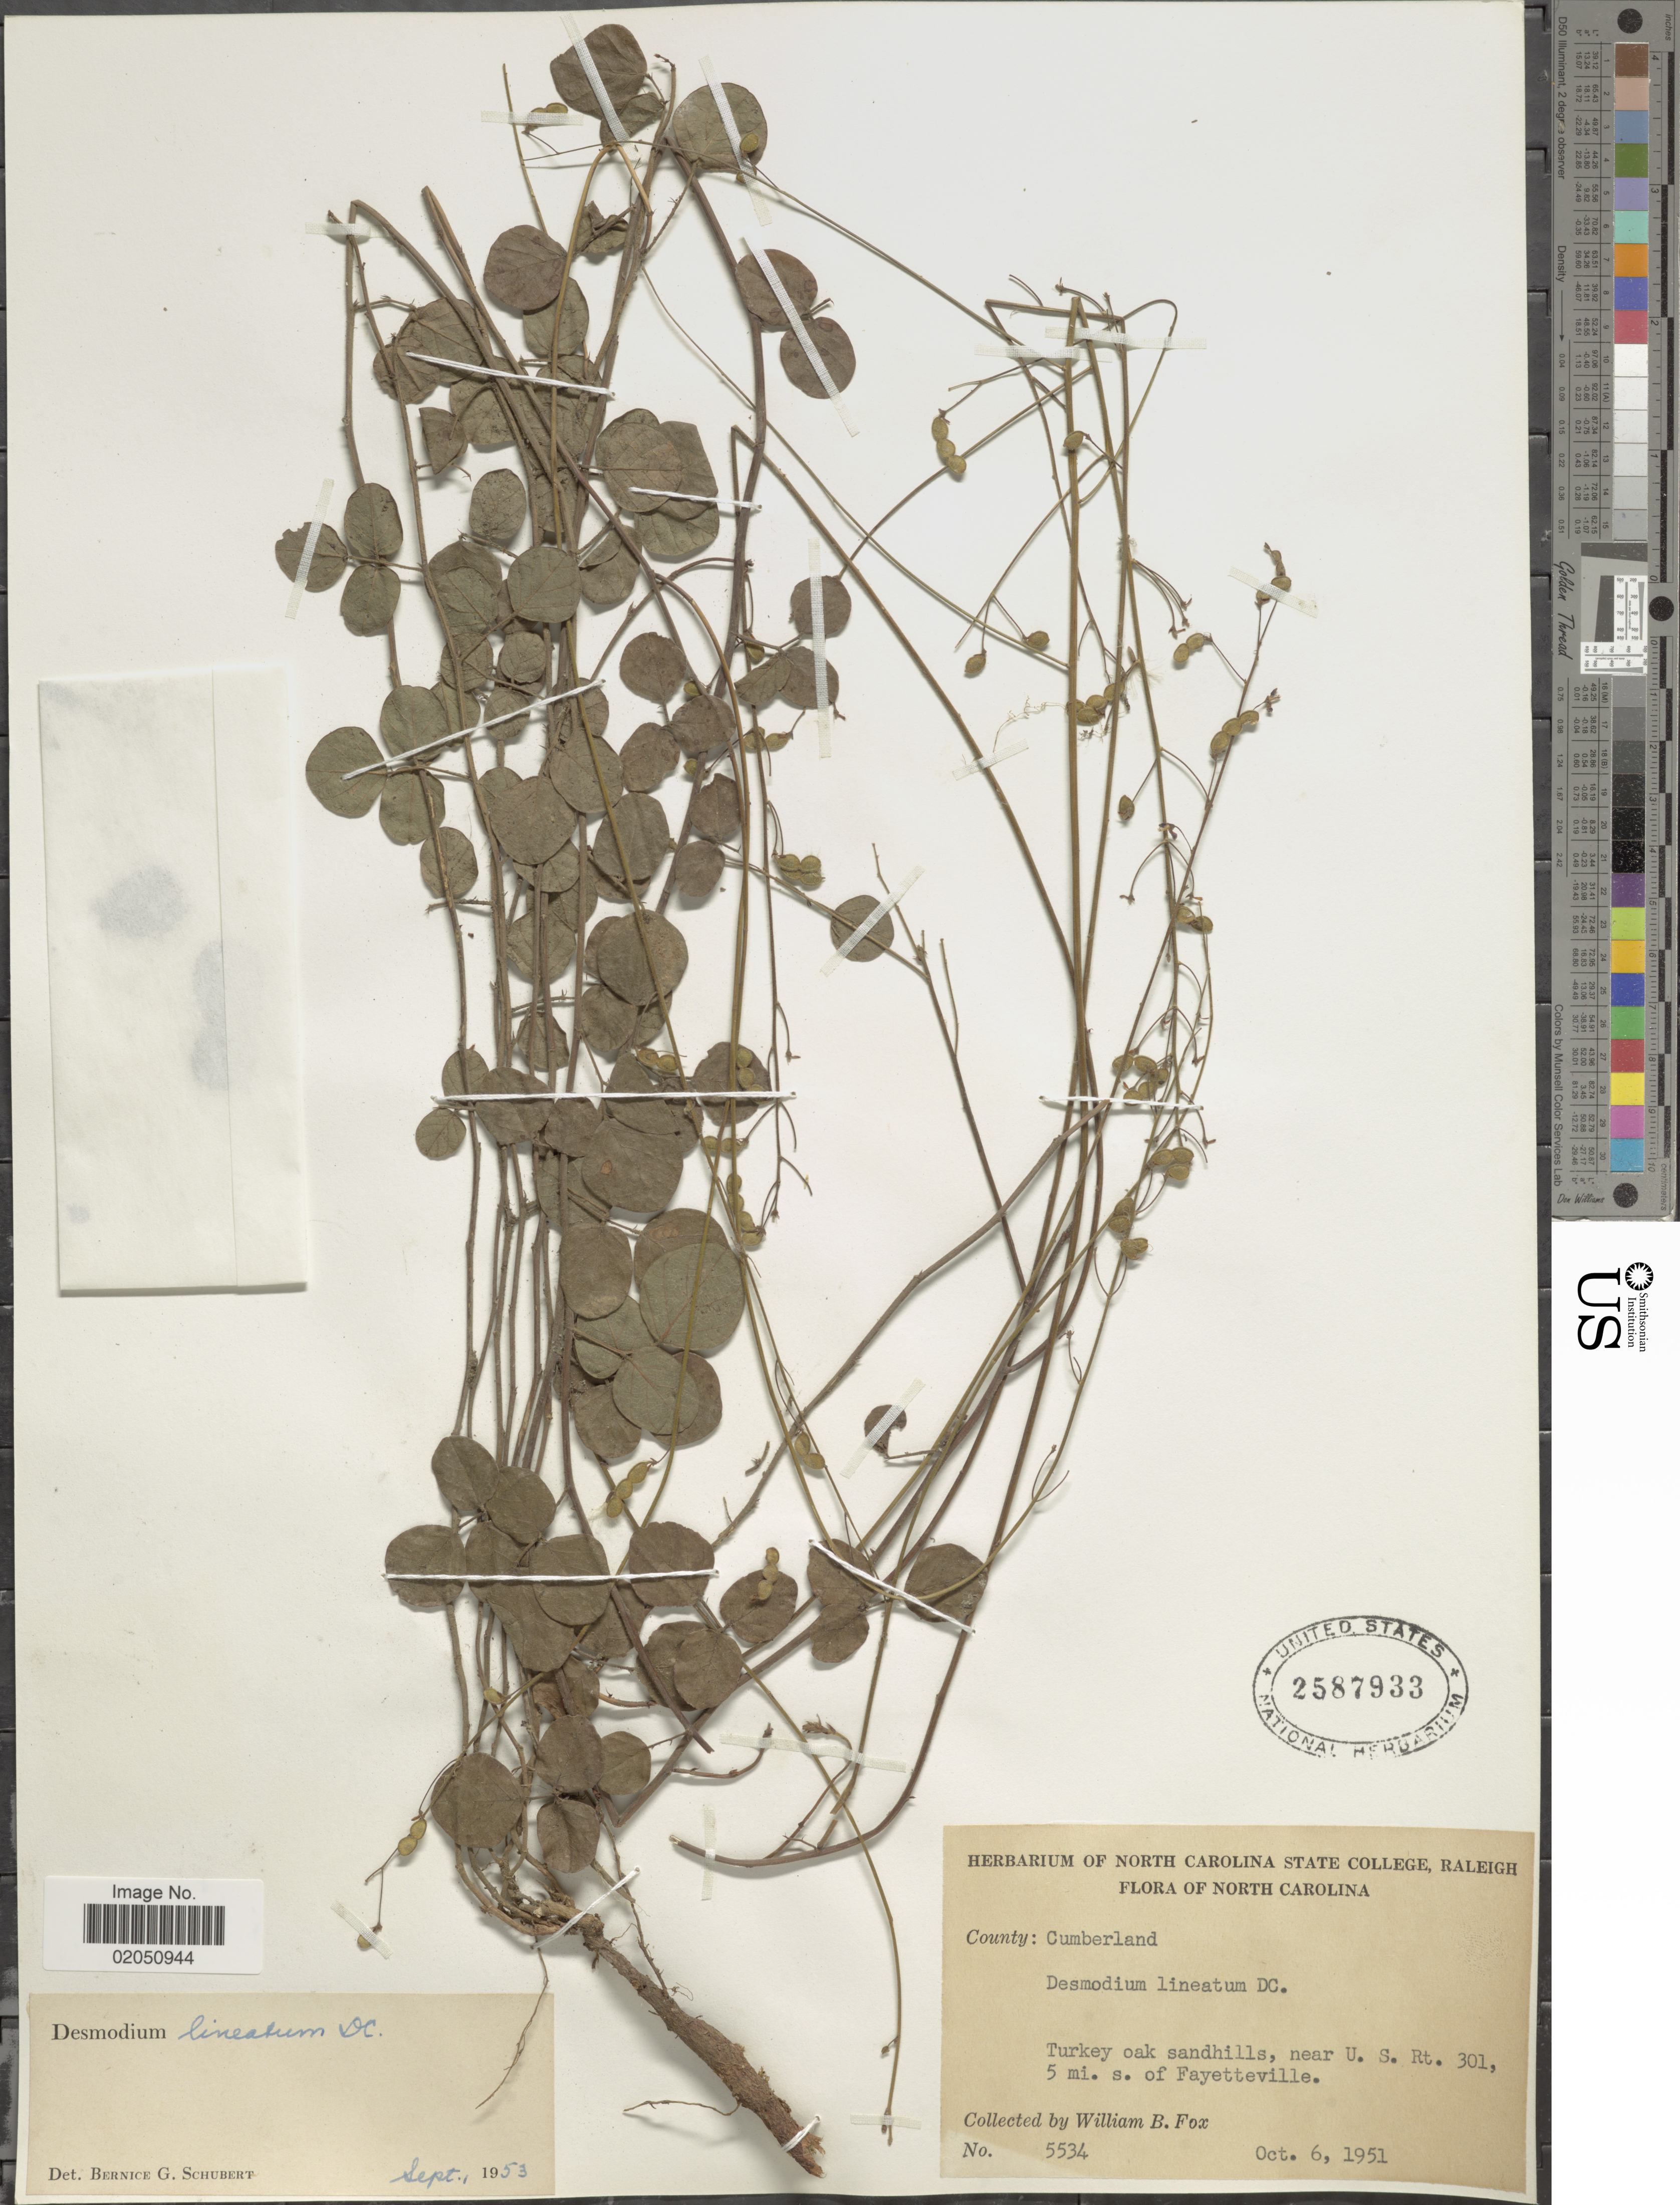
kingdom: Plantae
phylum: Tracheophyta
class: Magnoliopsida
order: Fabales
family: Fabaceae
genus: Desmodium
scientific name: Desmodium lineatum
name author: DC.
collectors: W. B. Fox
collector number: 5534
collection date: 1951-10-06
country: United States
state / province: North Carolina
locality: County: Cumberland, Turkey oak sandhills, near U.S. Rt. 301, 5 mi s of Fayetteville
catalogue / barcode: US 2587933